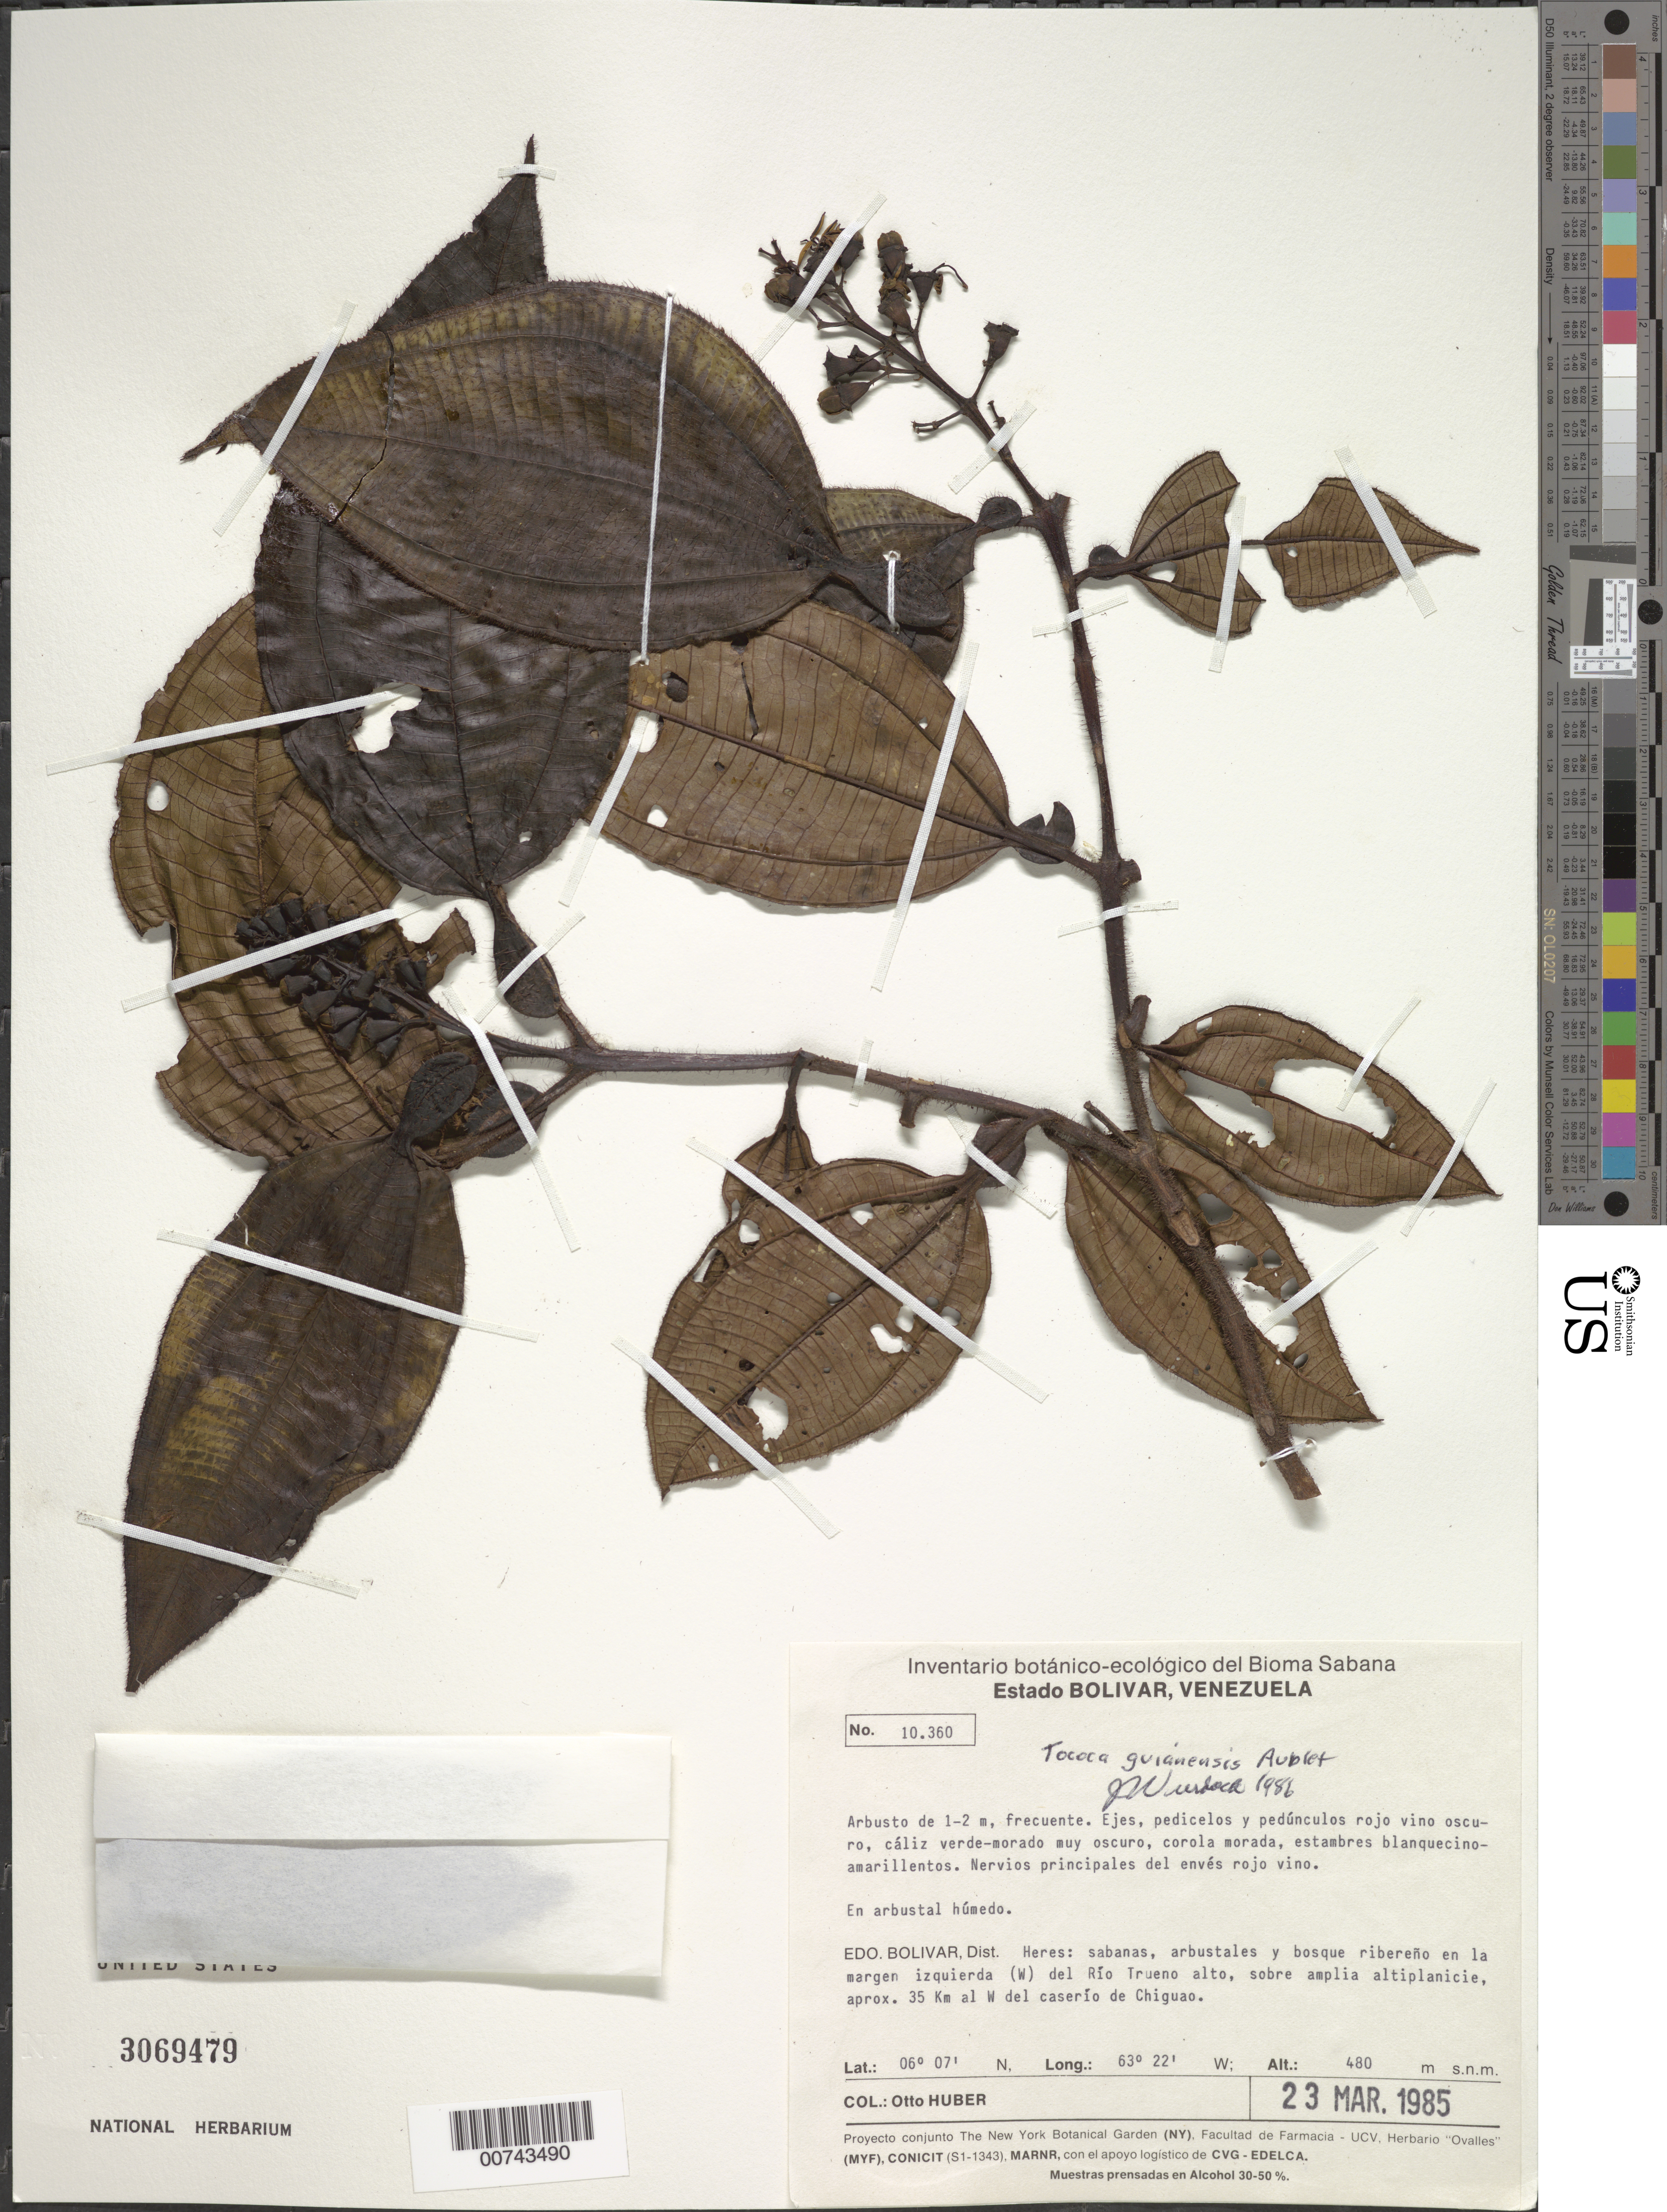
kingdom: Plantae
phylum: Tracheophyta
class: Magnoliopsida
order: Myrtales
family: Melastomataceae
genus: Tococa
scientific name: Tococa guianensis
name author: Aubl.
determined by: Wurdack, John J., (US), US (UNITED STATES)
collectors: O. Huber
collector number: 10360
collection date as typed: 23-Mar-85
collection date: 1985-03-23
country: Venezuela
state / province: Bolívar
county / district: Heres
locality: Río Trueno, 35 km W del caserío de Chiguao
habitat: Sabanas, arbustales y bosque ribereno en la margen izquierda (W) del Rio Trueno alto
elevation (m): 480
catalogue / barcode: US 3069479